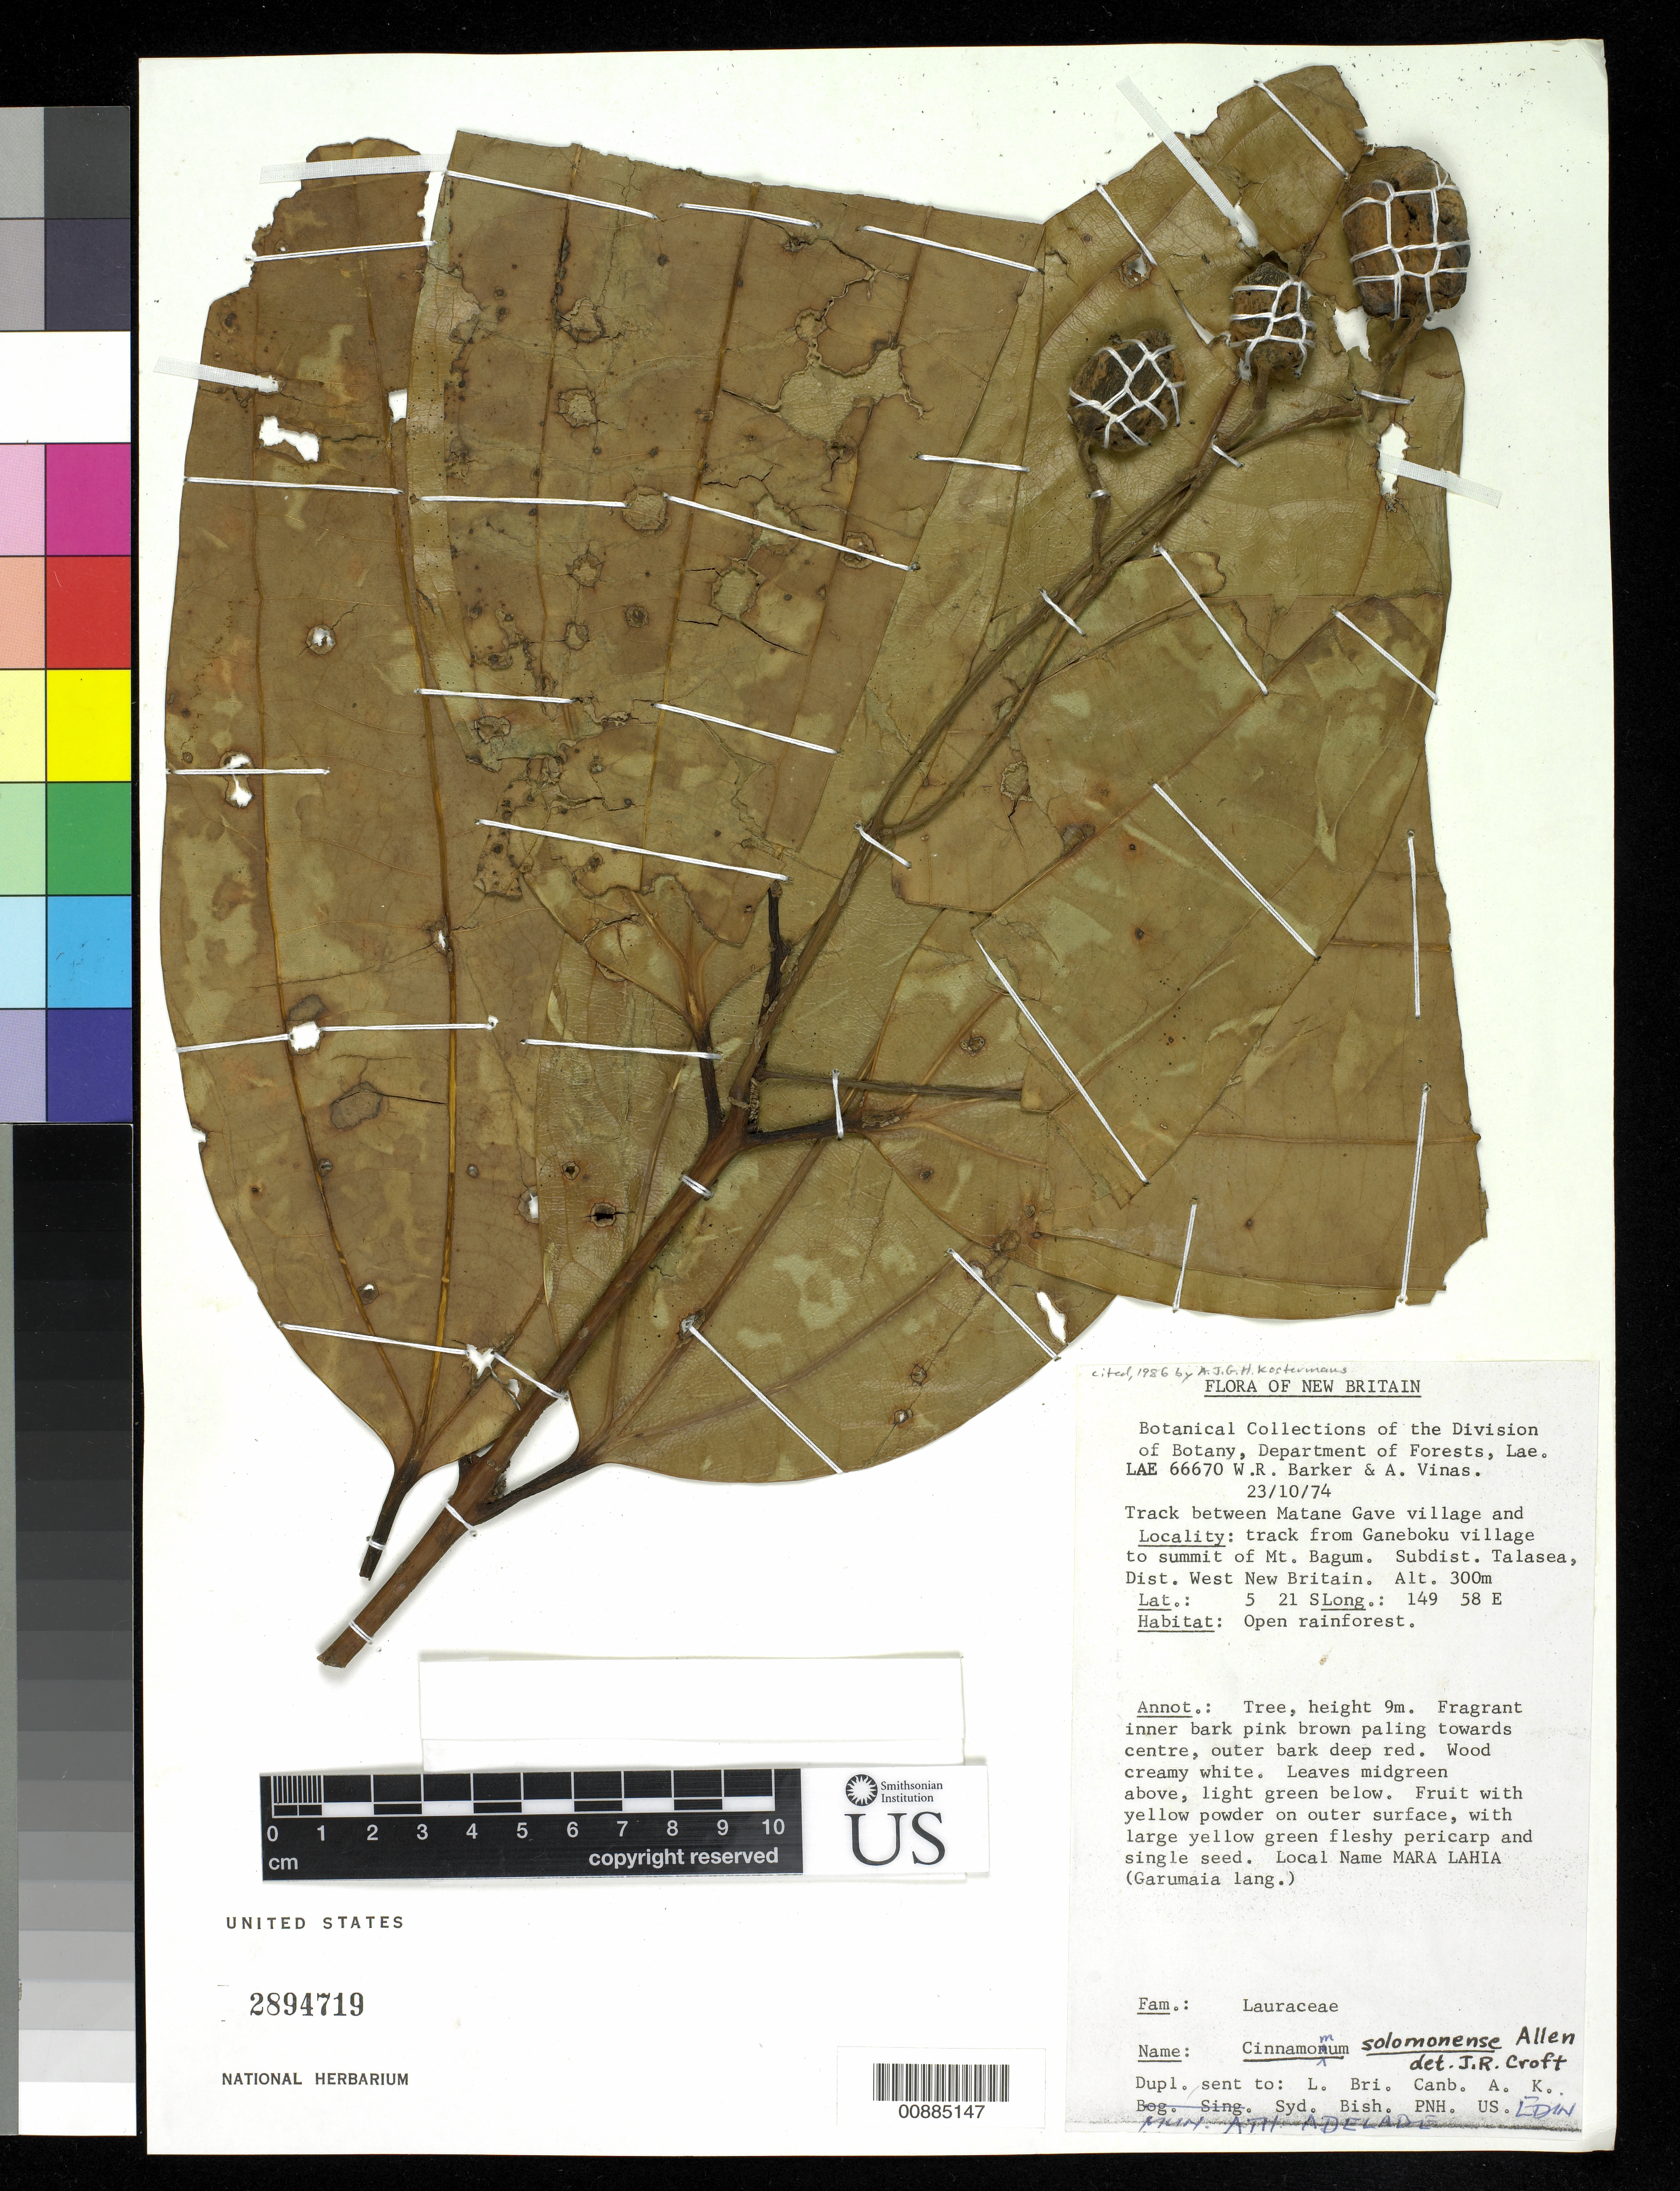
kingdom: Plantae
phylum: Tracheophyta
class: Magnoliopsida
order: Laurales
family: Lauraceae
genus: Cinnamomum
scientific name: Cinnamomum solomonense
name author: C.K. Allen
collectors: W. R. Barker & A. Vinas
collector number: LAE 66670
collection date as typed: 23 Oct 1974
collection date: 1974-10-23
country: Papua New Guinea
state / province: West New Britain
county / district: Talasea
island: New Britain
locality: Track from Ganeboku village to summit of Mt. Bagum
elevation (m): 300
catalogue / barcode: US 2894719